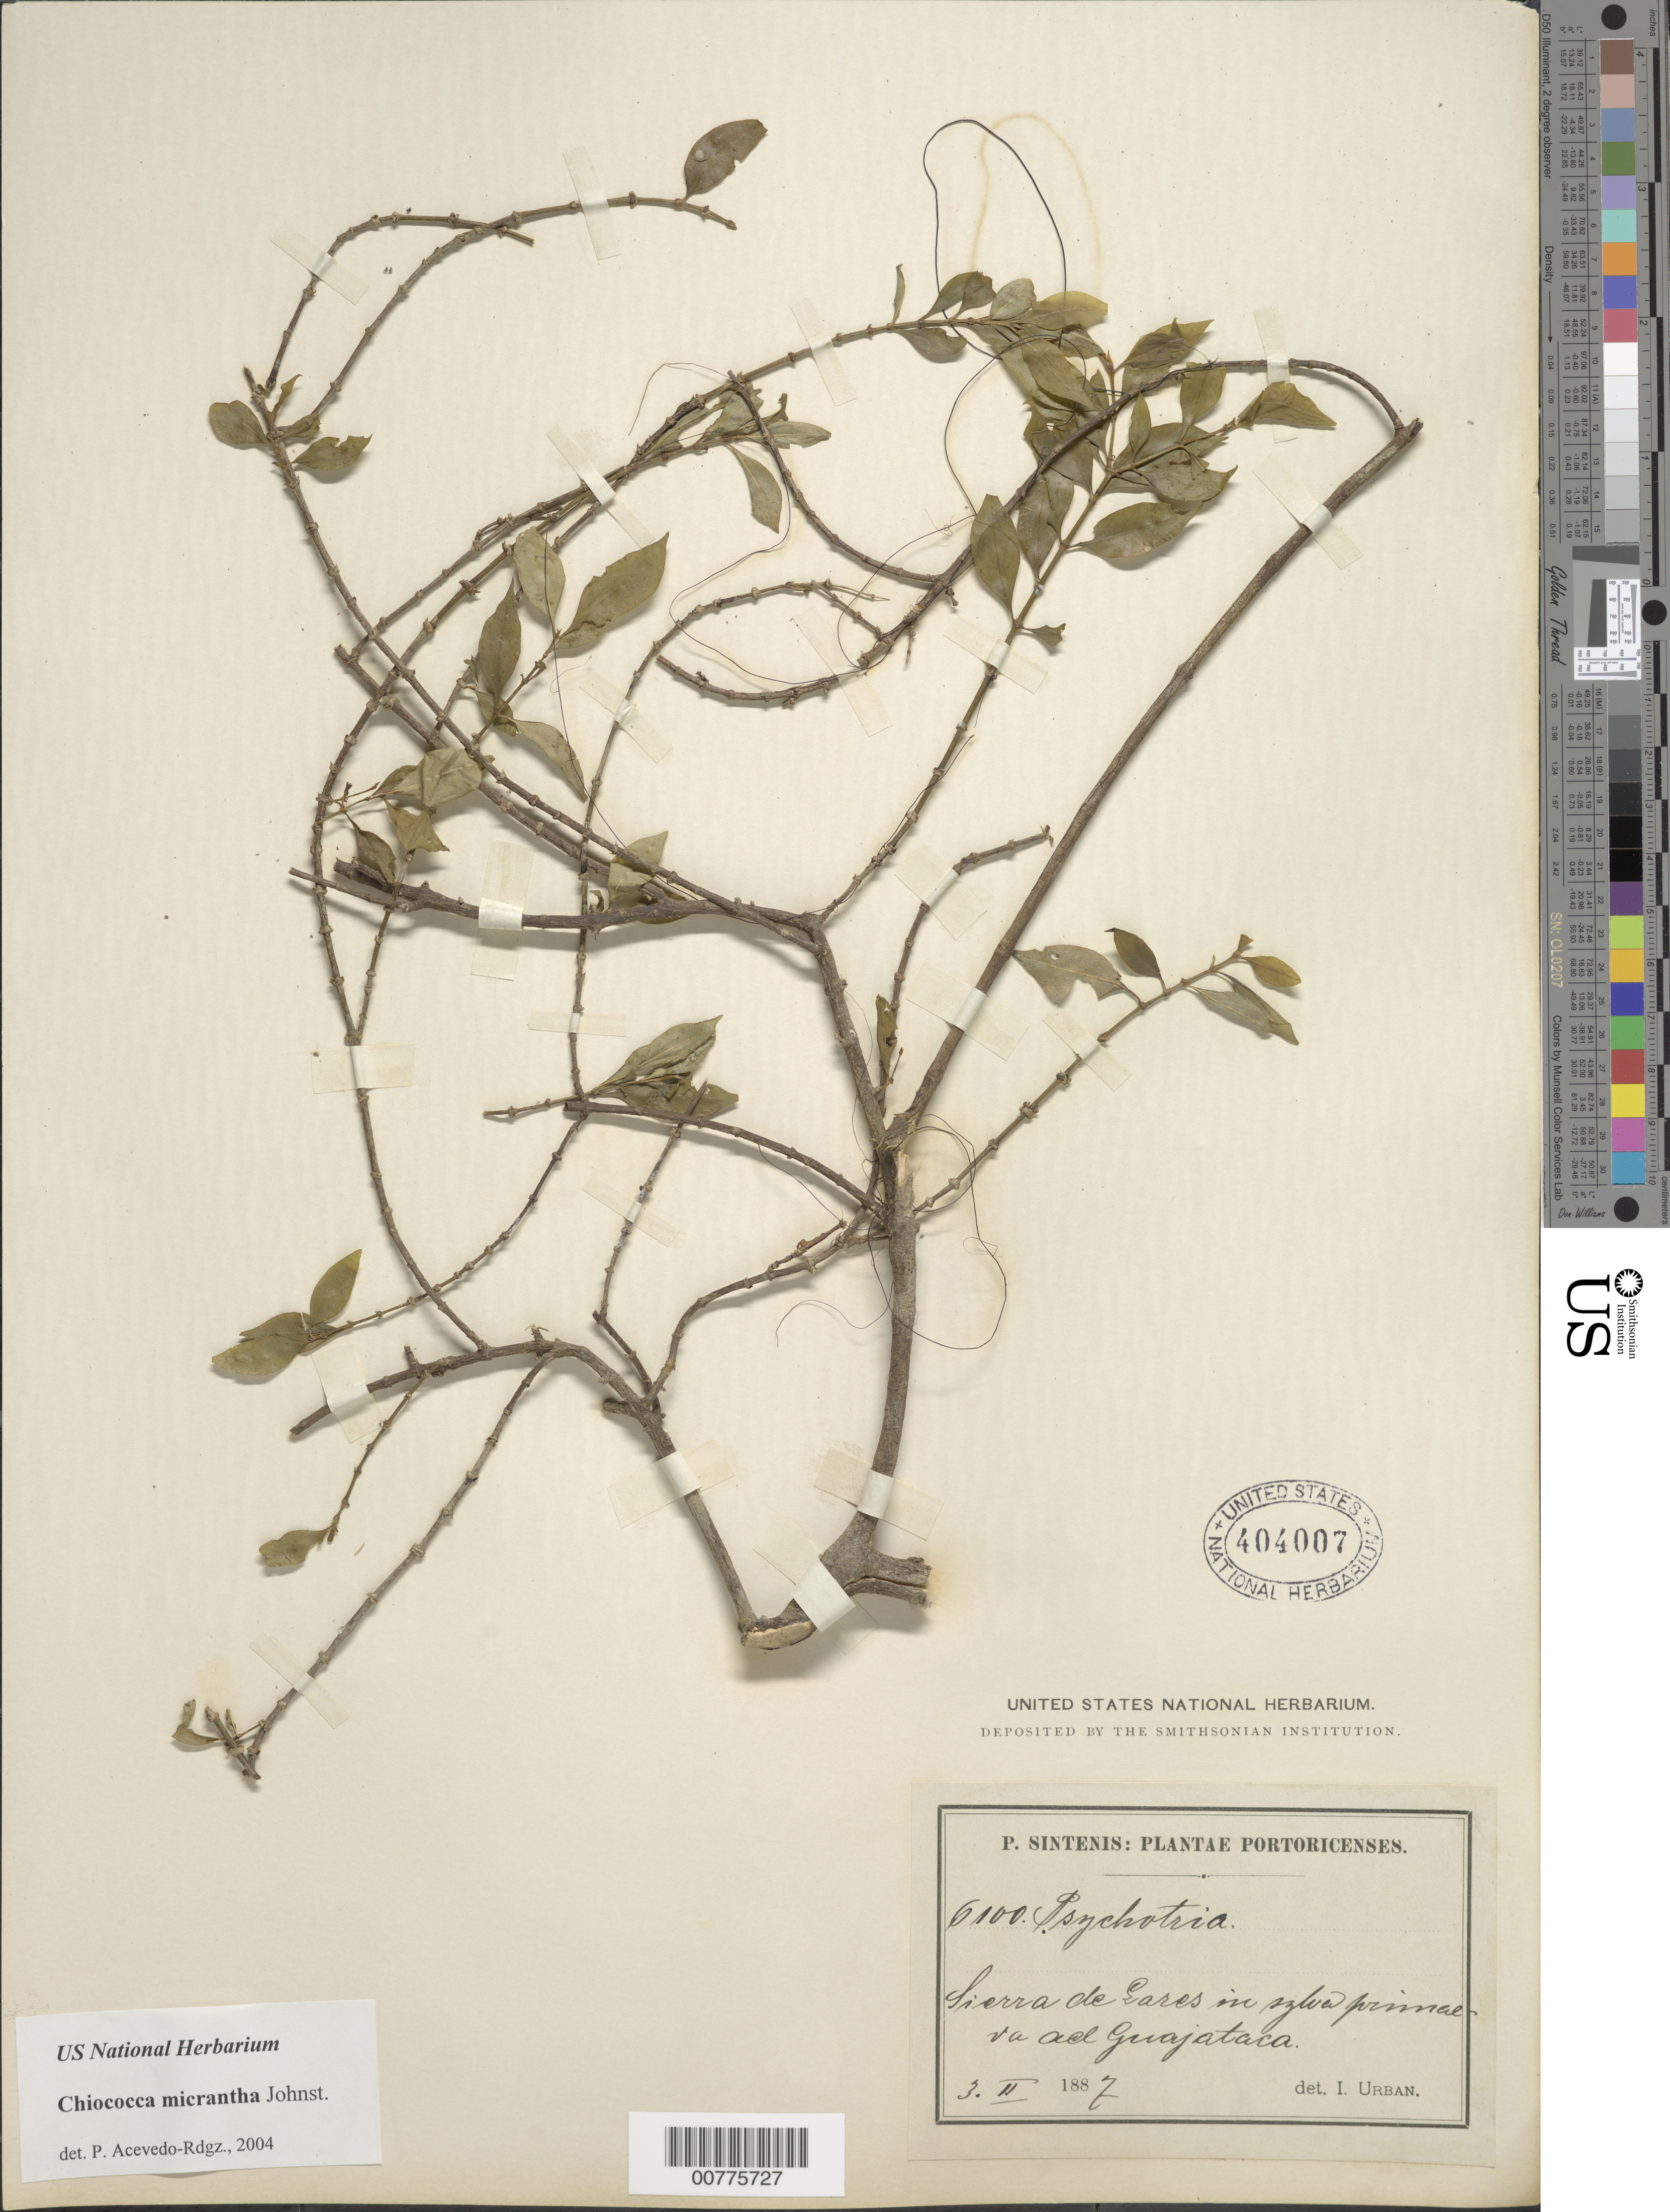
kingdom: Plantae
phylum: Tracheophyta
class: Magnoliopsida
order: Gentianales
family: Rubiaceae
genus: Chiococca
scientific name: Chiococca alba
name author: (L.) Hitchc.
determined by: Acevedo-Rodríguez, P., (BOT), Smithsonian Institution - National Museum of Natural History (UNITED STATES)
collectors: P. Sintenis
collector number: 6100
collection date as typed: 03 Feb 1887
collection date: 1887-02-03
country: Puerto Rico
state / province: Lares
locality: Sierra de Lares in sylva primaeva ad Guajataca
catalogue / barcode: US 404007